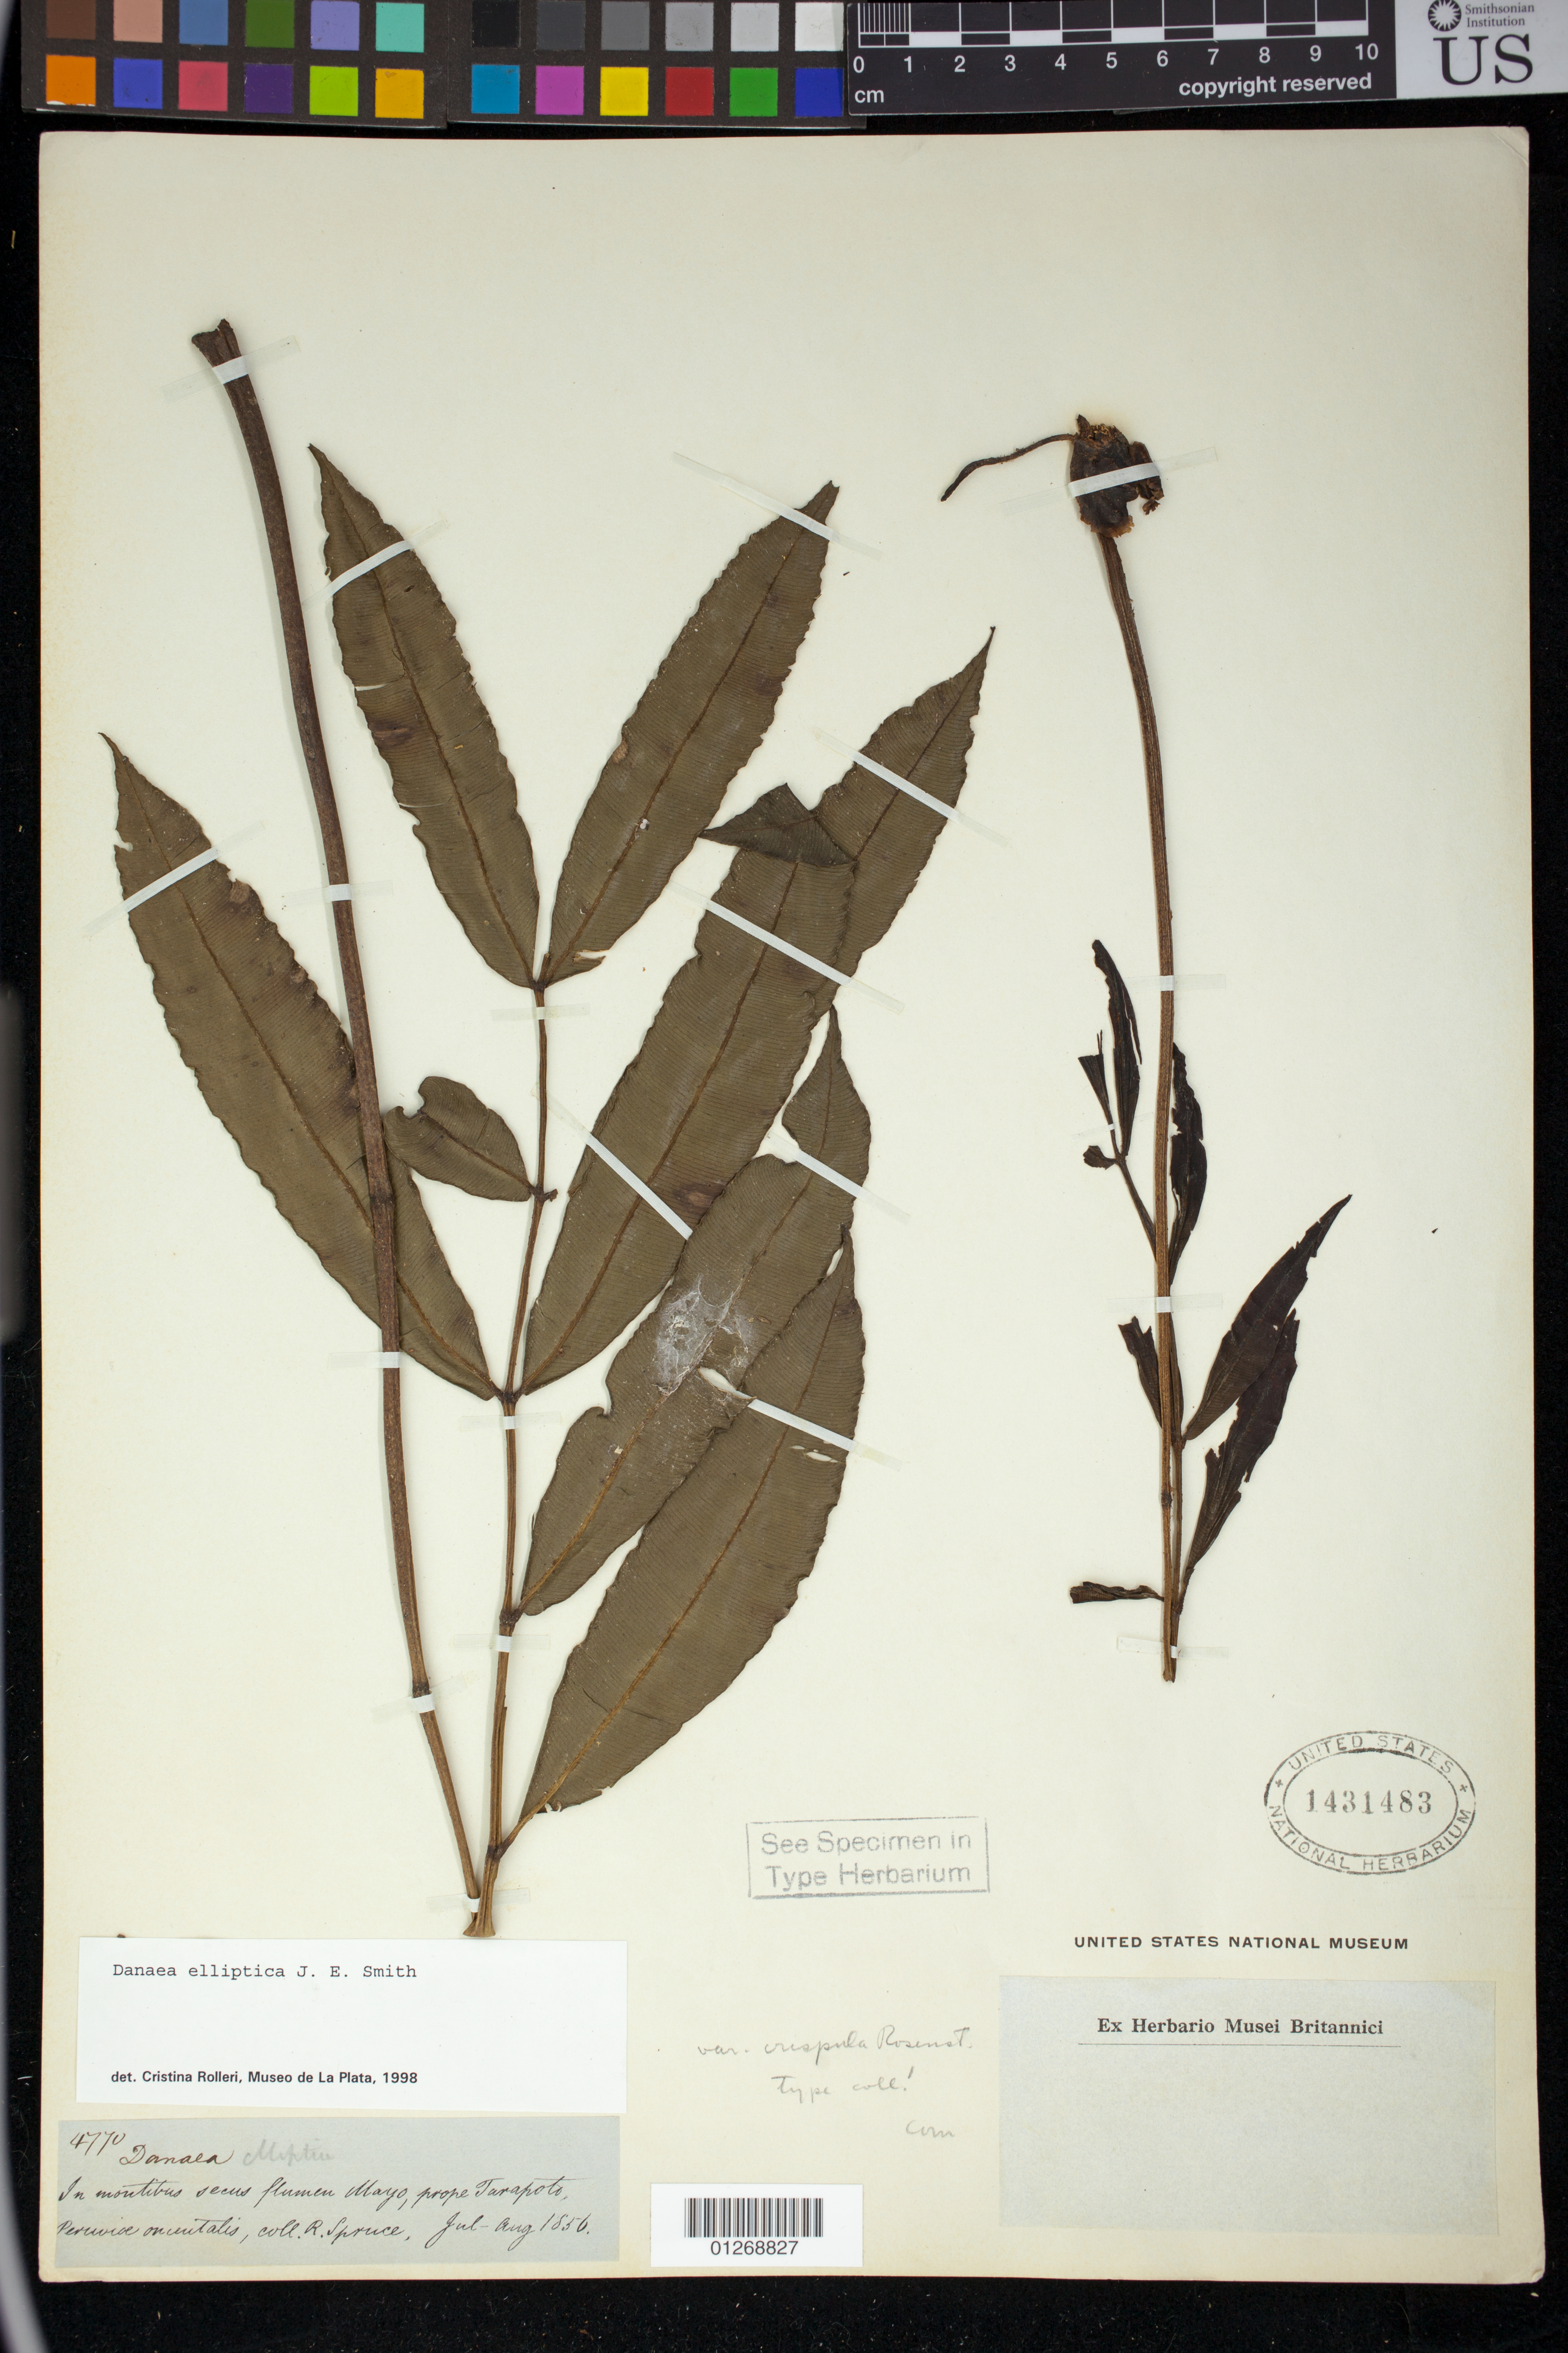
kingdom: Plantae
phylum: Tracheophyta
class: Polypodiopsida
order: Marattiales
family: Marattiaceae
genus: Danaea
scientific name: Danaea elliptica var. crispula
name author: Rosenst.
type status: Isotype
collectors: R. Spruce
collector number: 4770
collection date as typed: Jul 1856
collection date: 1856-07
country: Peru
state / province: San Martín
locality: Mayo prope Tarapoto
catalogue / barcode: US 1431483